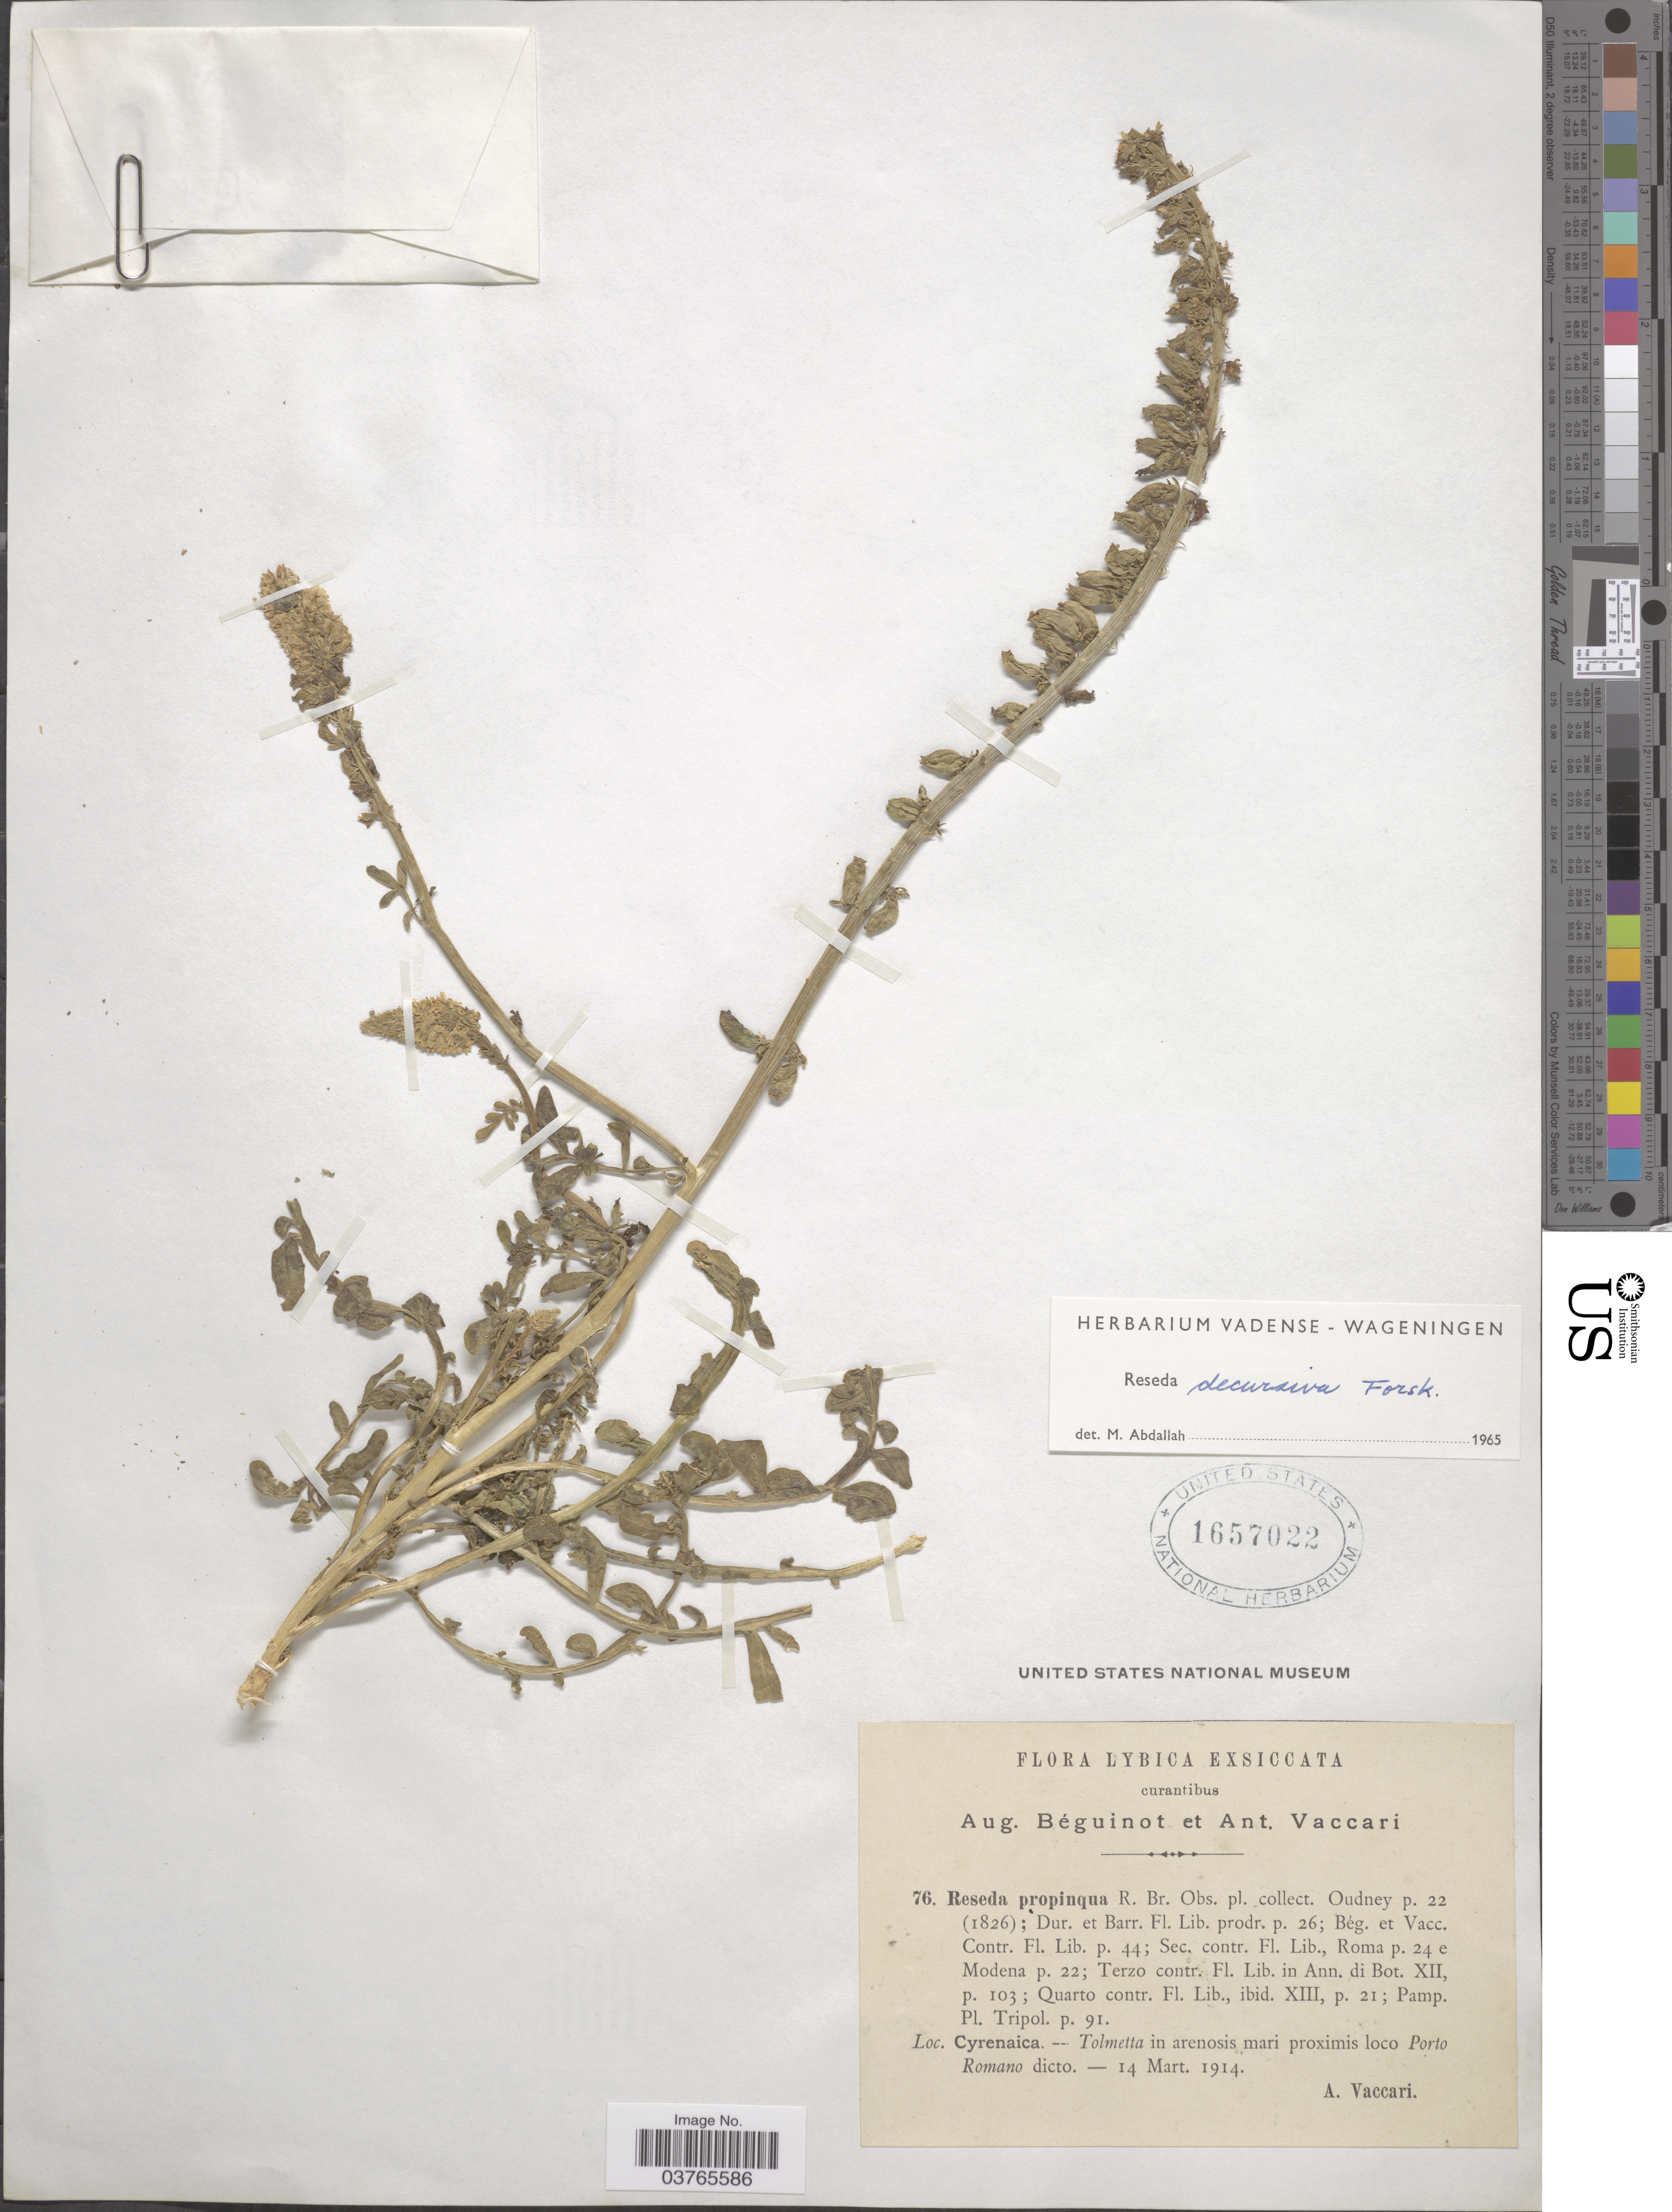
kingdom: Plantae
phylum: Tracheophyta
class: Magnoliopsida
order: Brassicales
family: Resedaceae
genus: Reseda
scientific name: Reseda decursiva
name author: Forssk.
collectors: A. Vaccari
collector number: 76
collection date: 1914-03-14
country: Libya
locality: Lybica. Cyrenaica. -- Tolmetta in arenosis mari proximis loco Porto Romano dicto.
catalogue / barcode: US 1657022